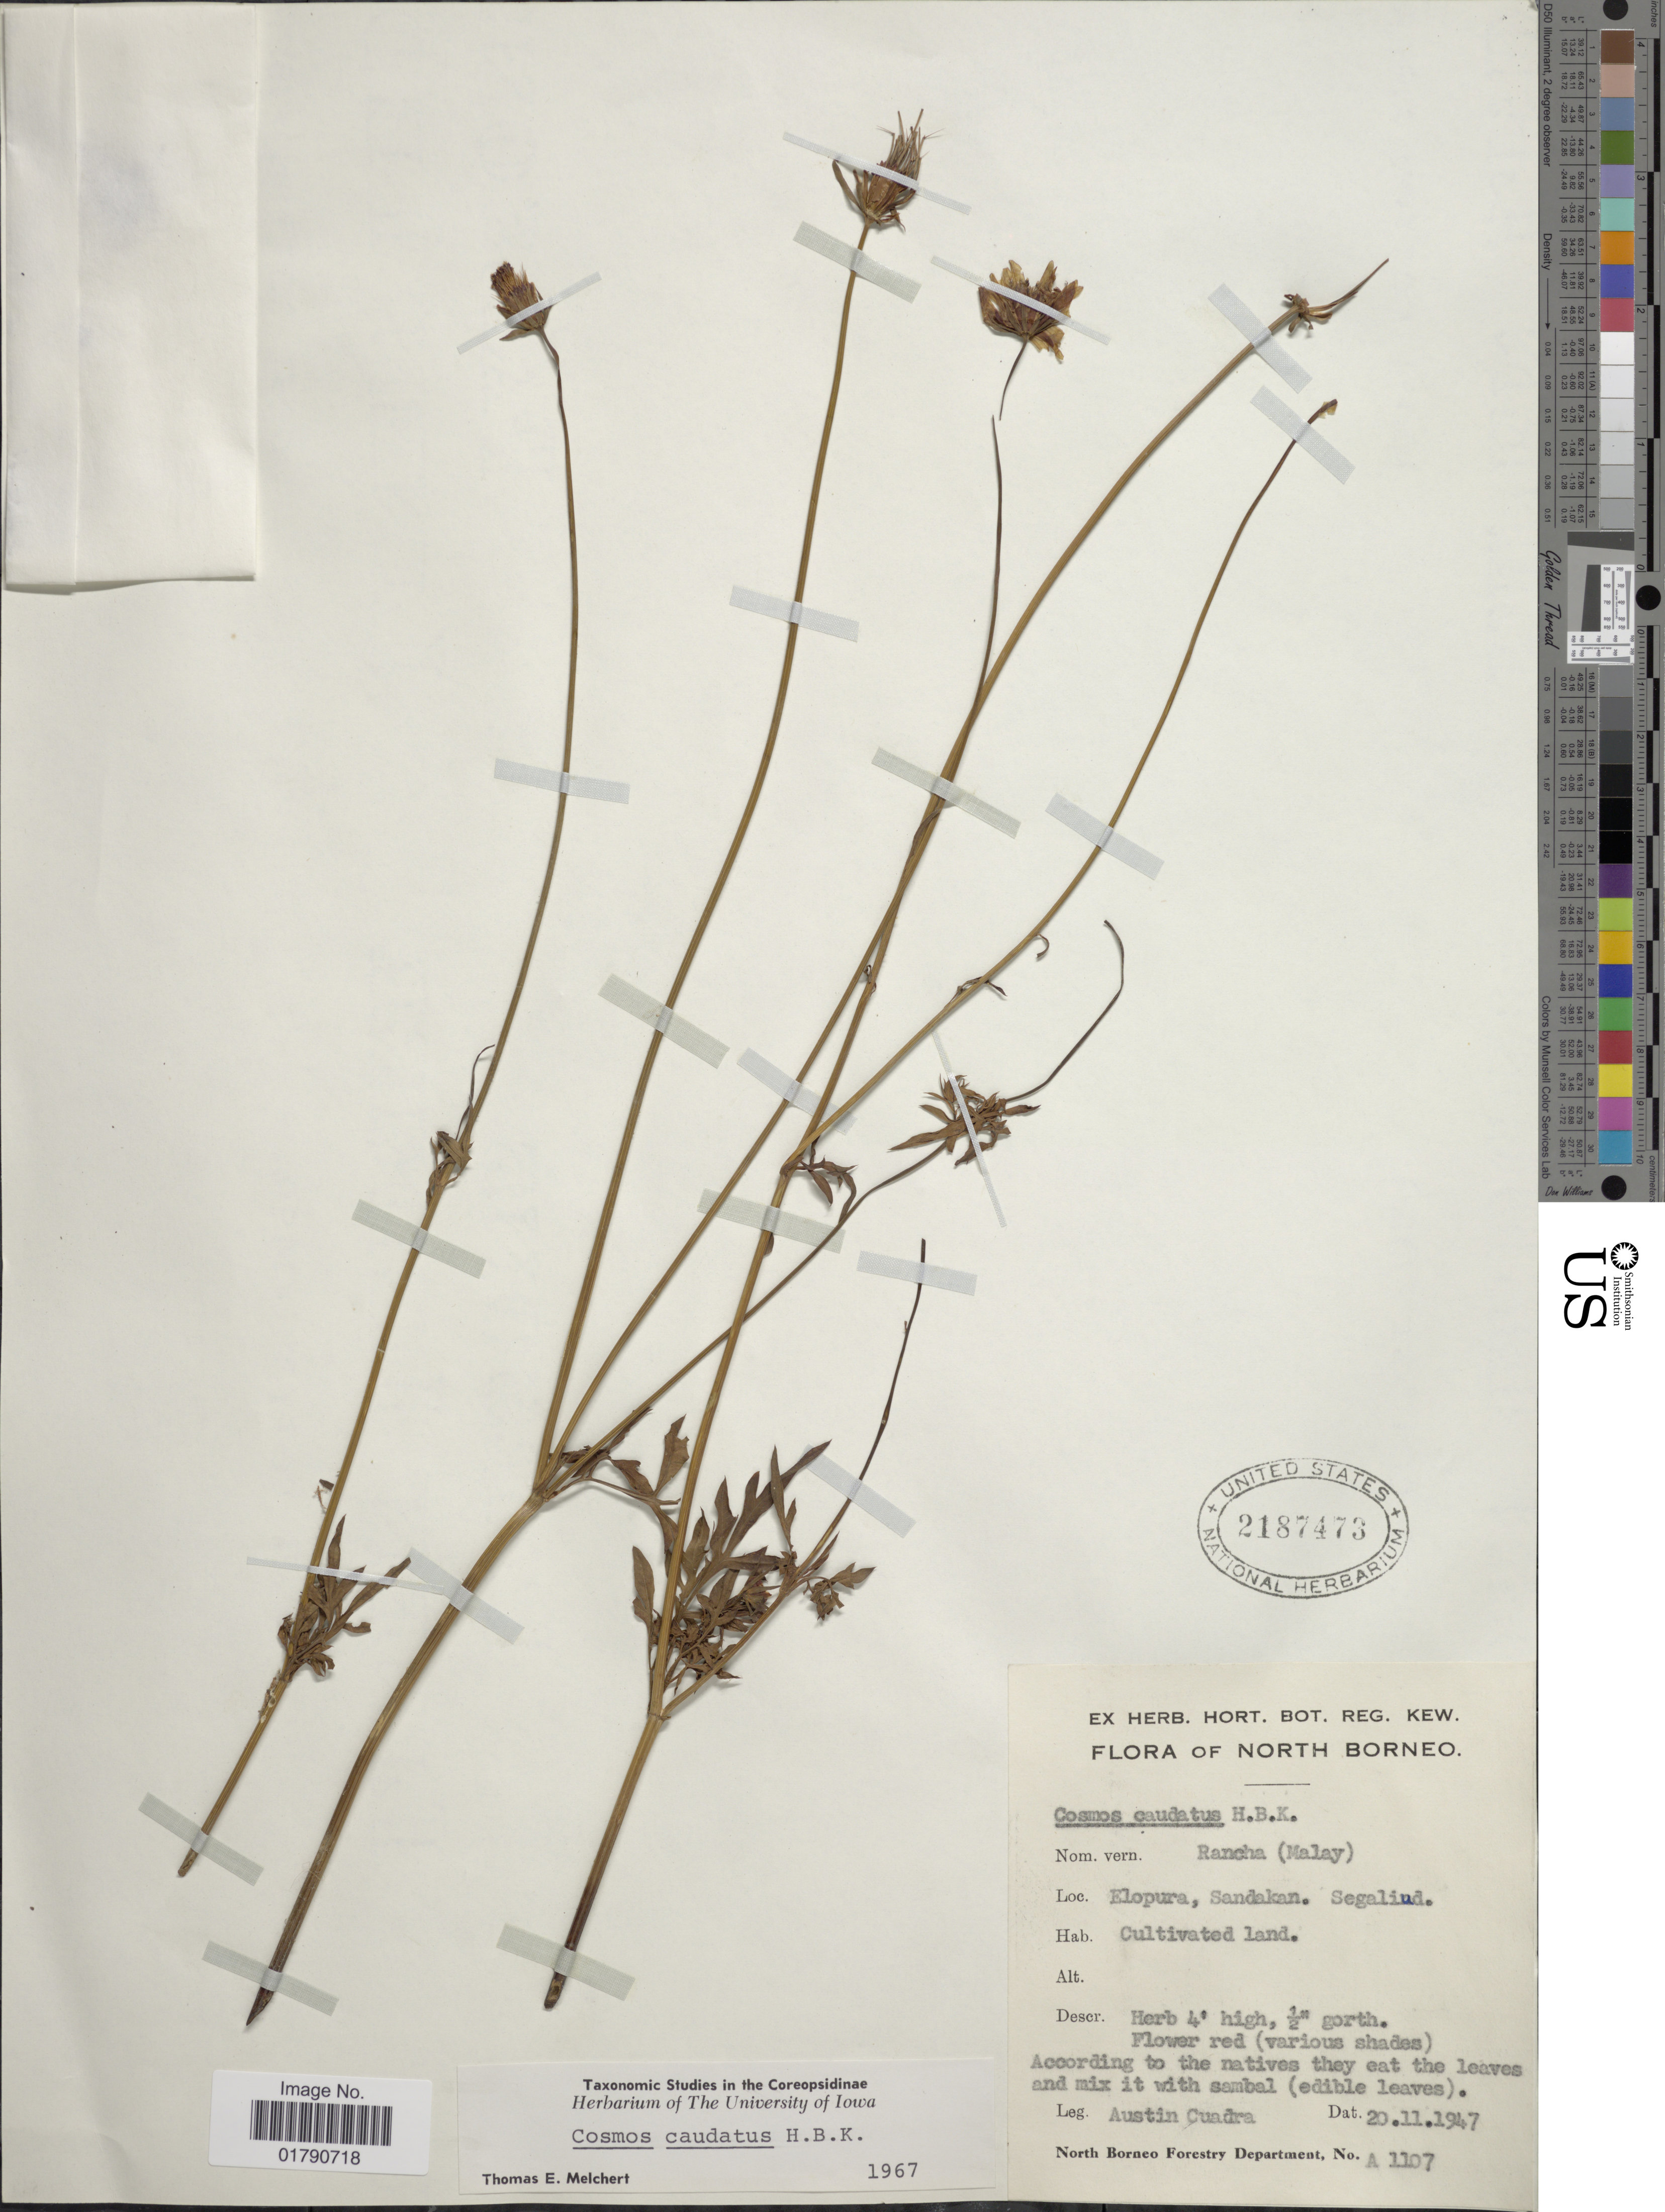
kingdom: Plantae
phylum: Tracheophyta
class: Magnoliopsida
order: Asterales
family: Asteraceae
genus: Cosmos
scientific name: Cosmos caudatus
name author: Kunth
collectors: A. Cuadra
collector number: A1107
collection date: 1947-11-20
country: Malaysia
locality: North Borneo, Elopura, Sandakan, Segaliud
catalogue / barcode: US 2187473